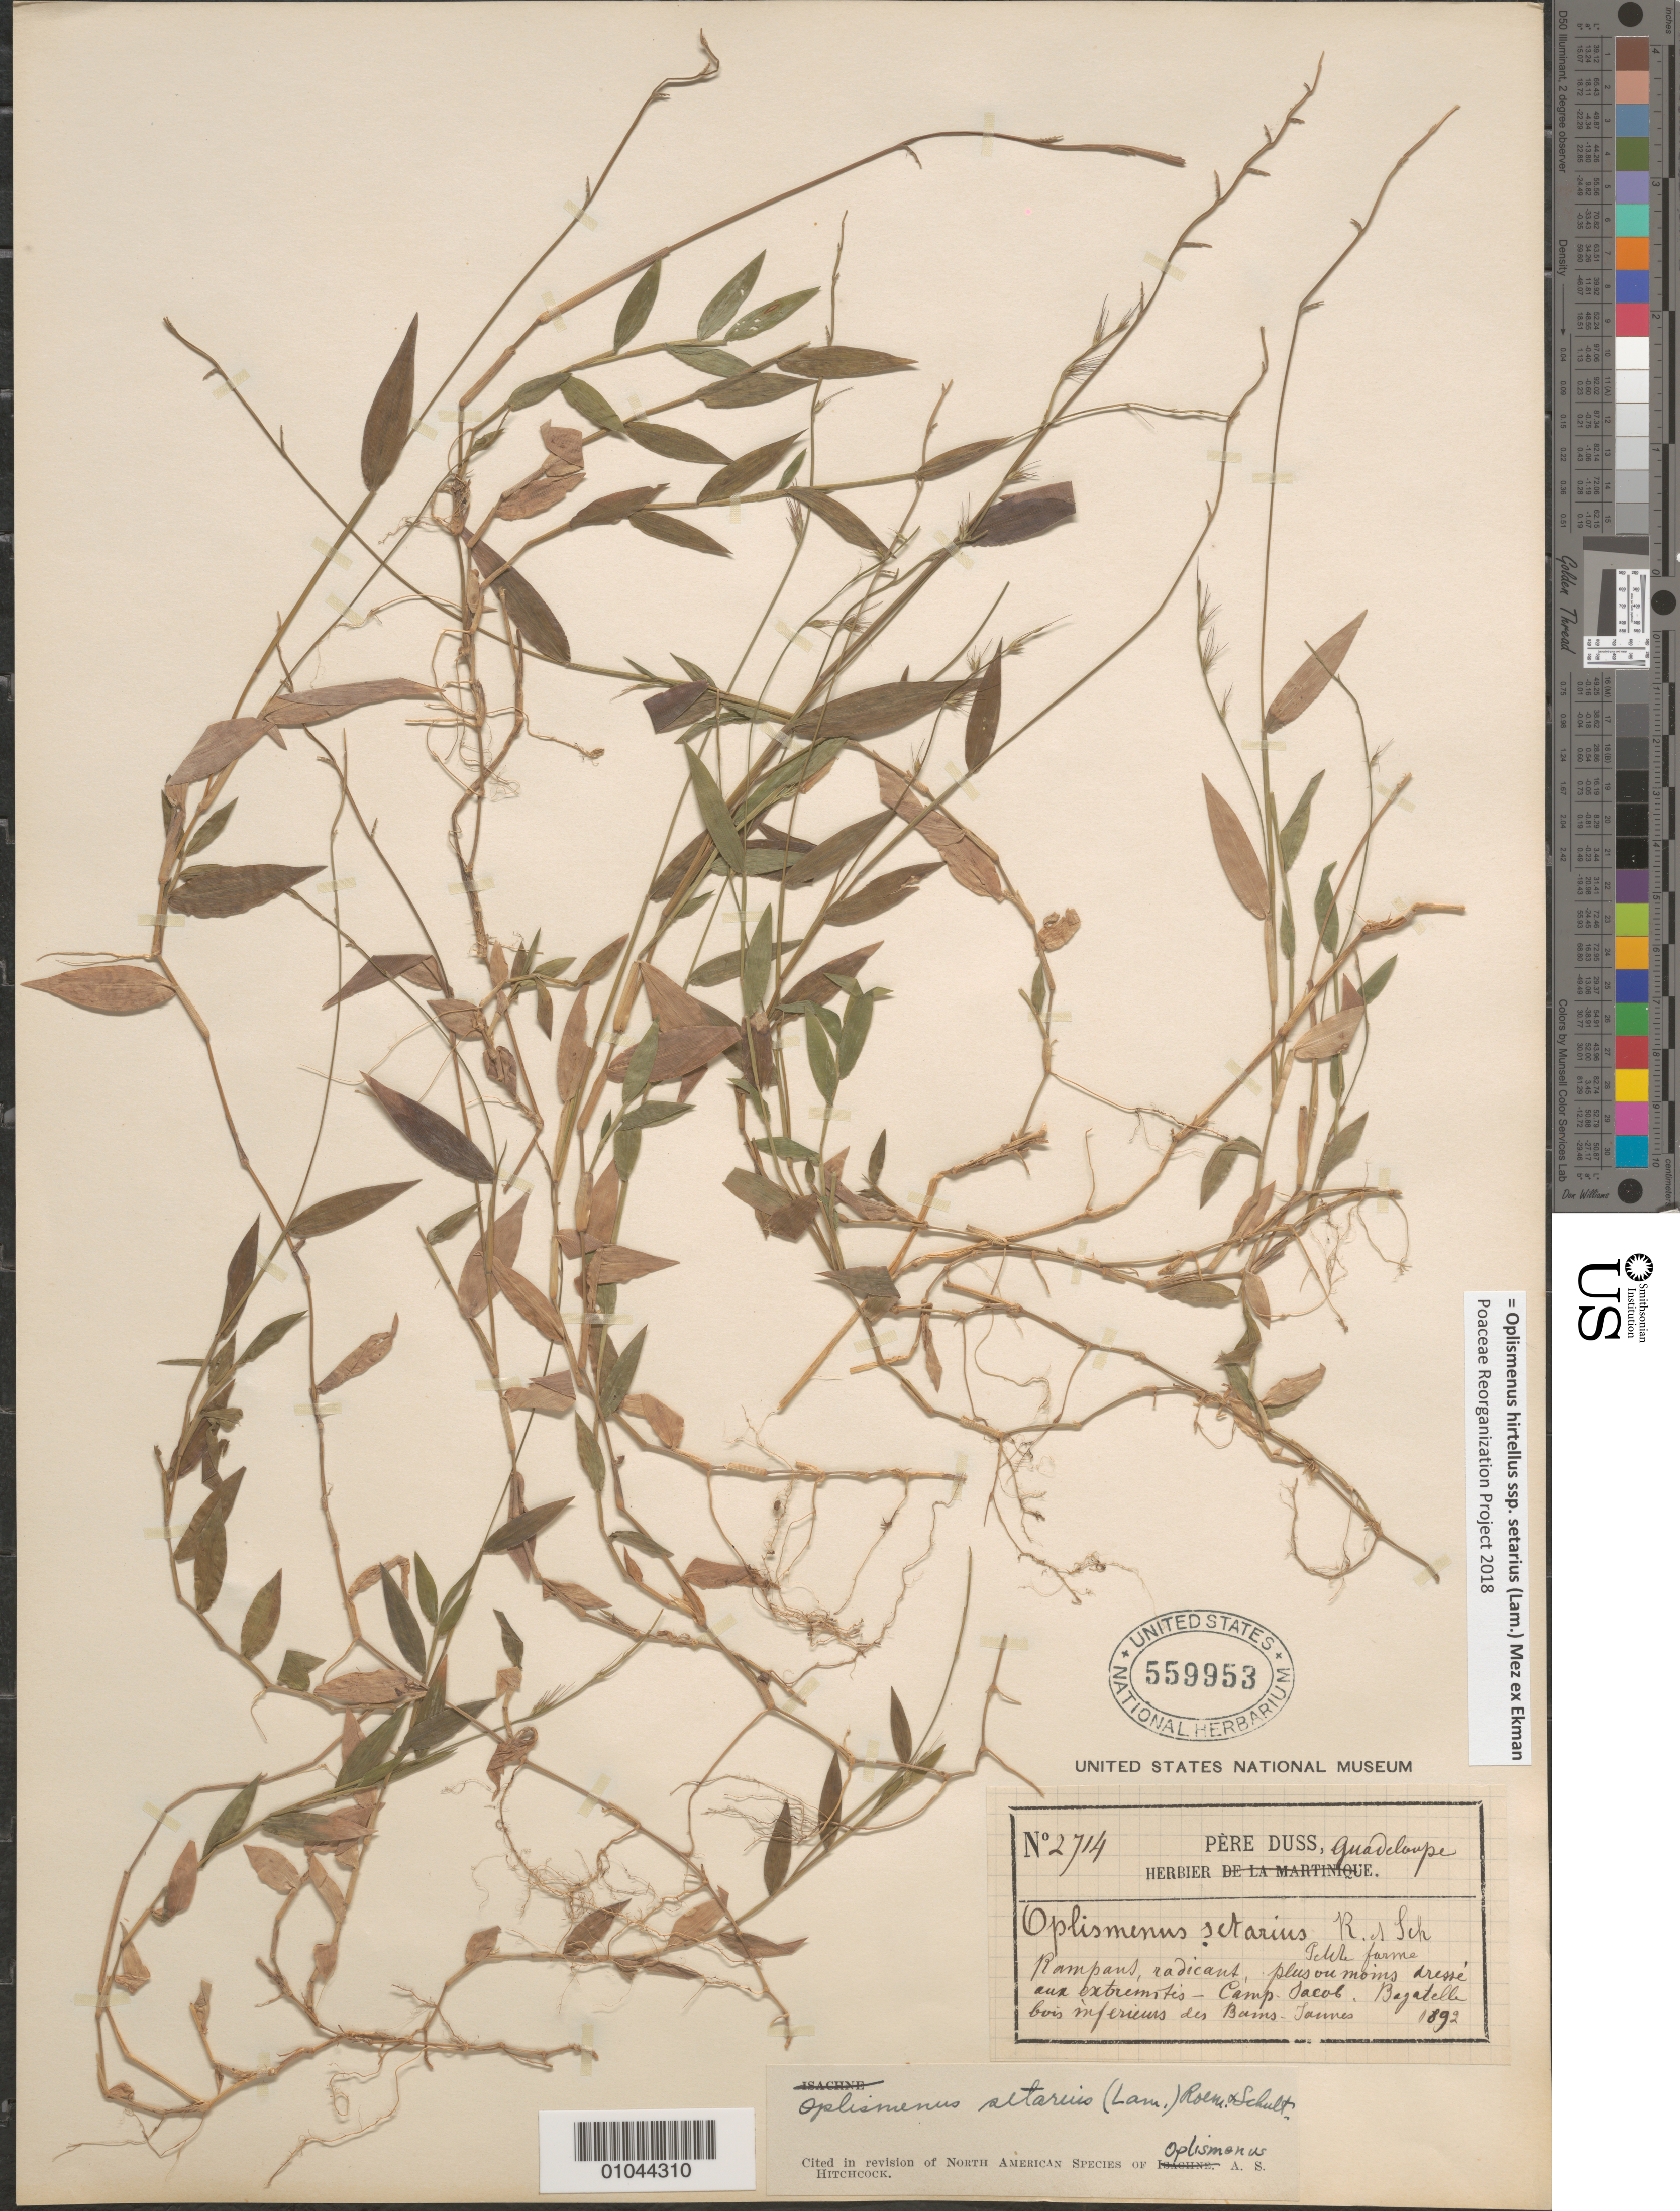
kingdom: Plantae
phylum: Tracheophyta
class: Liliopsida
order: Poales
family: Poaceae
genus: Oplismenus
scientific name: Oplismenus hirtellus subsp. setarius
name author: (Lam.) Mez ex Ekman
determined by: Poaceae Reorganization Project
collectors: Père Duss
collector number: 2714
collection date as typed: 01 Jan 1892 to 31 Dec 1892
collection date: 1892-01-01/1892-12-31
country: Guadeloupe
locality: Camp Jacob, Bagatella bois inferieus des Bams James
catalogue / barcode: US 559953